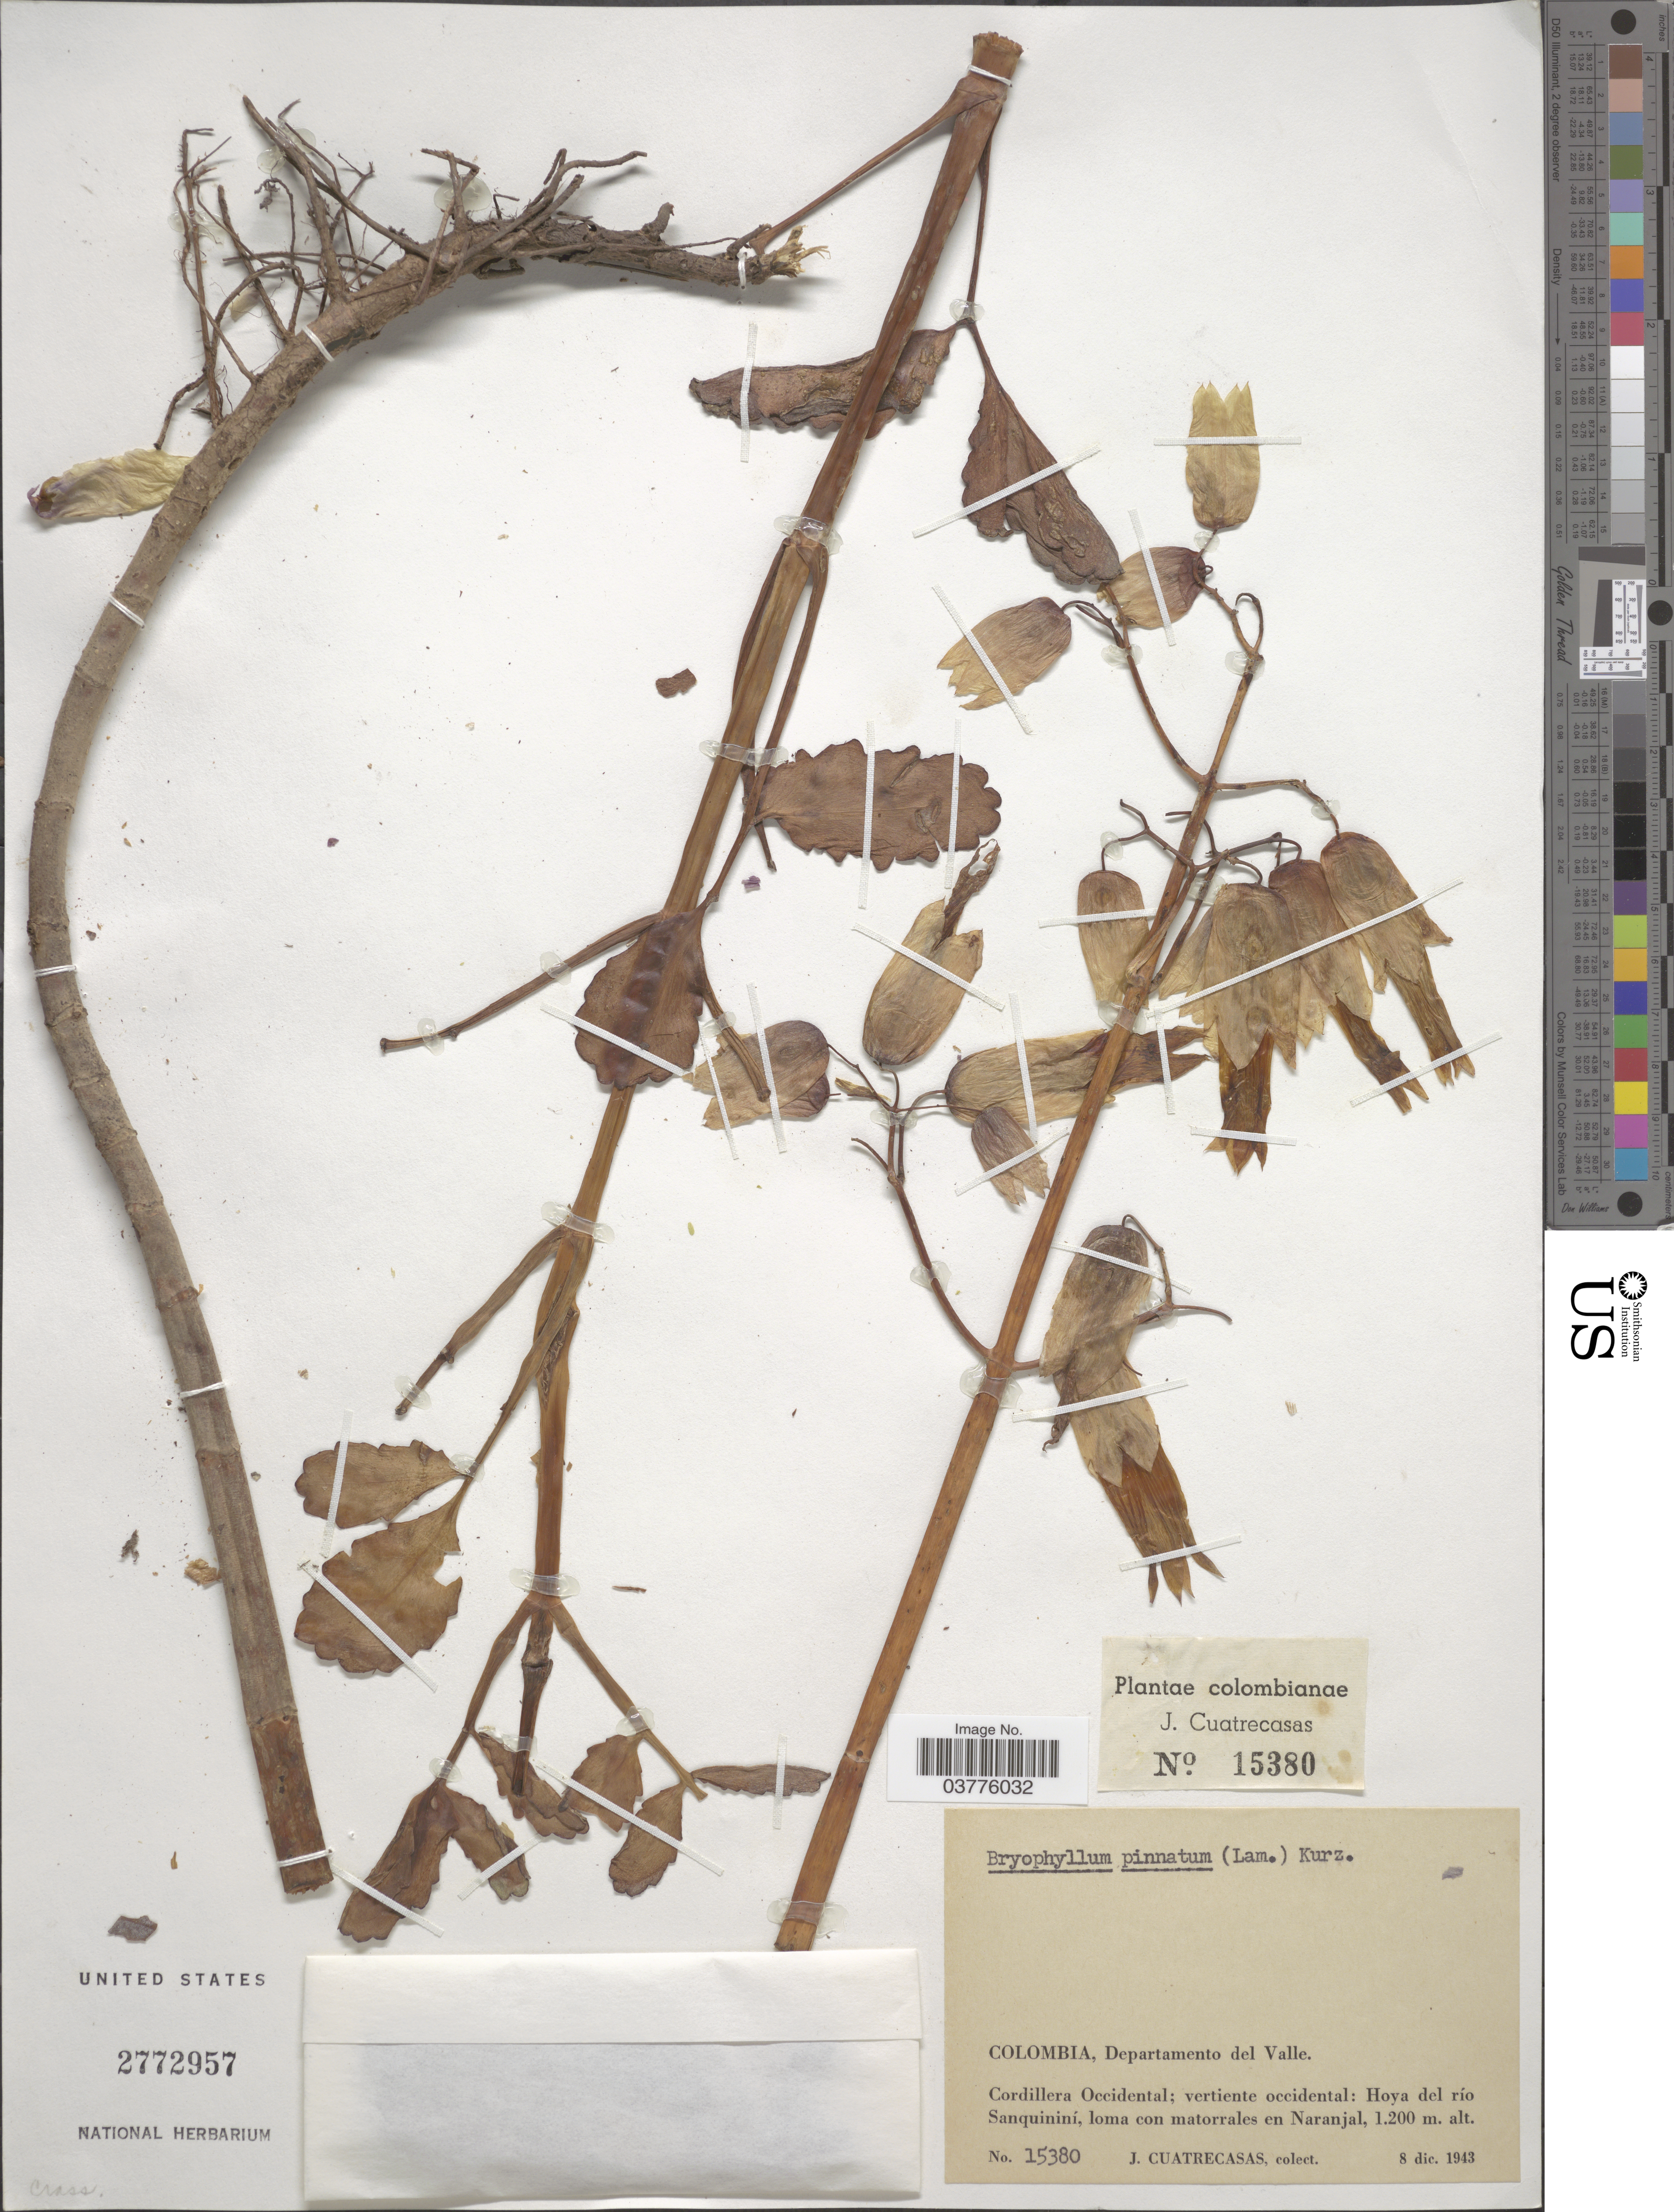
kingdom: Plantae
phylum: Tracheophyta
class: Magnoliopsida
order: Saxifragales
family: Crassulaceae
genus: Kalanchoe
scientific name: Kalanchoe pinnata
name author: (Lam.) Pers.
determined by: Strong, Mark T., (BOT), Smithsonian Institution - National Museum of Natural History (UNITED STATES)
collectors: J. Cuatrecasas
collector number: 15380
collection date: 1943-12-08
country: Colombia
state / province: Valle del Cauca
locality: Departamento del Valle. Cordillera Occidental; vertiente occidental: Hoya del río Sanquininí, loma con matorrales en Naranjal.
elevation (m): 1200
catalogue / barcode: US 2772957